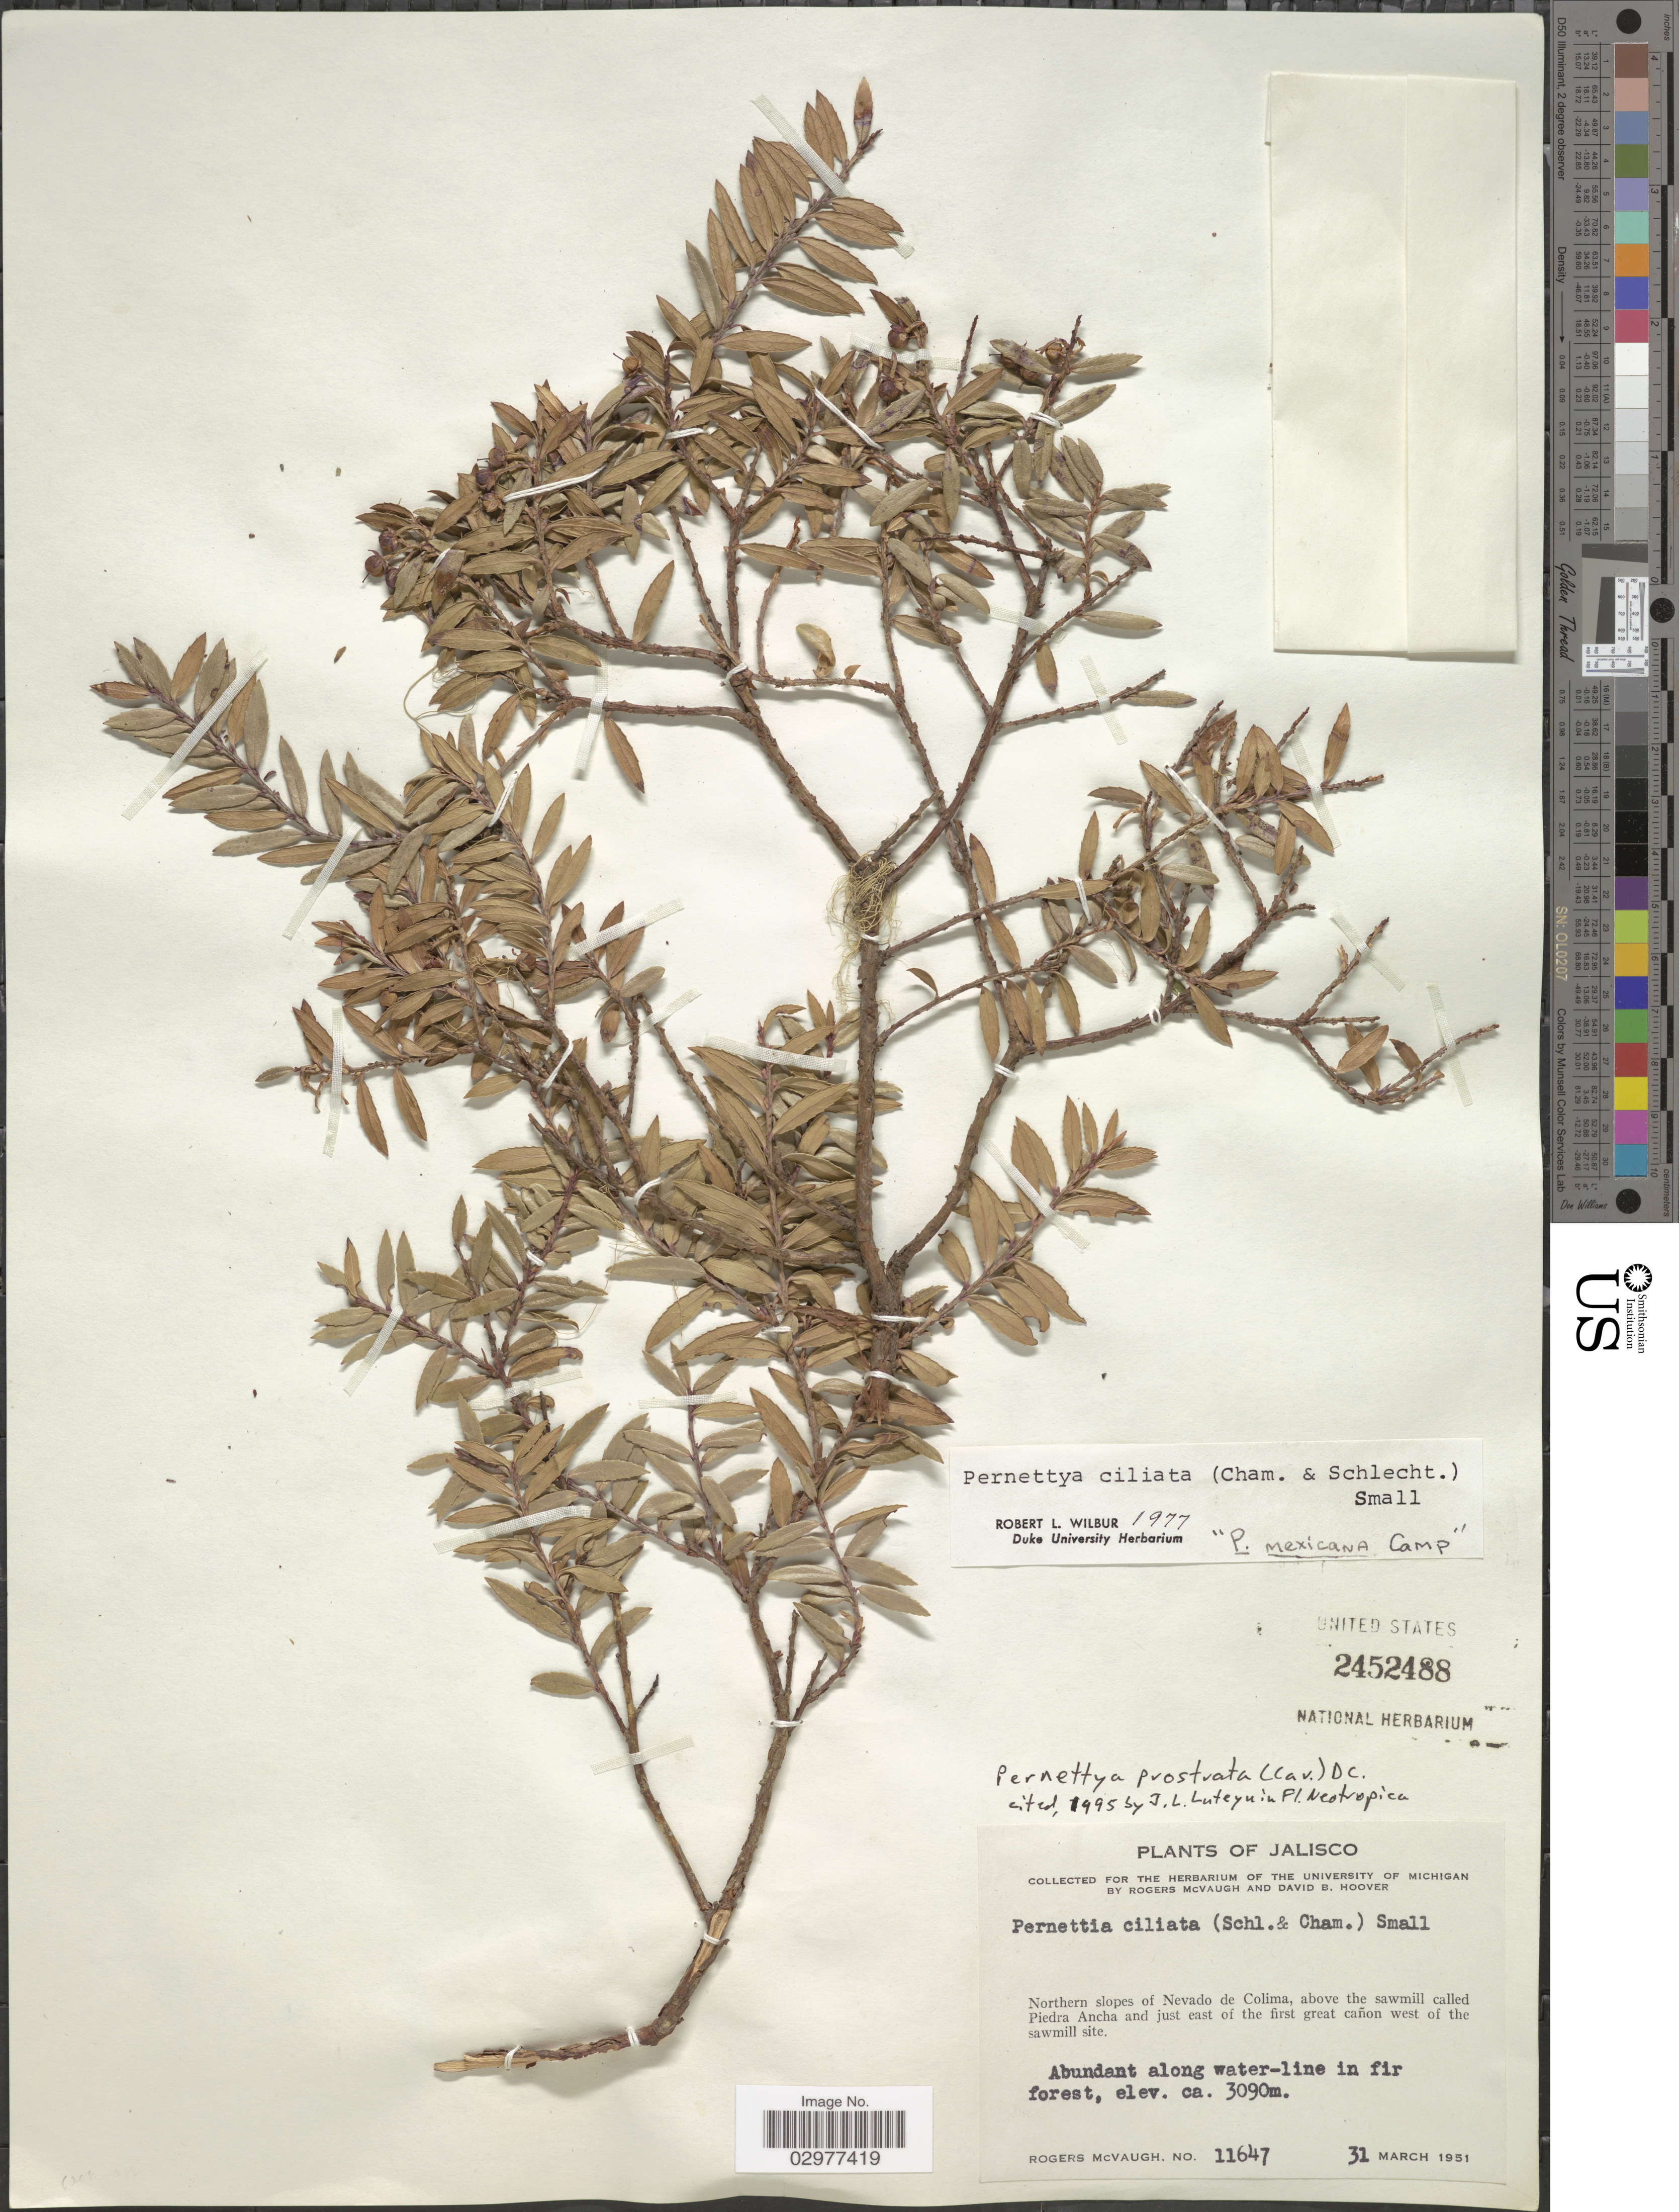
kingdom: Plantae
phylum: Tracheophyta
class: Magnoliopsida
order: Ericales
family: Ericaceae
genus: Pernettya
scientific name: Pernettya prostrata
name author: (Cav.) DC.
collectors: R. McVaugh & D. B. Hoover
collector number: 11647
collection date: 1951-03-31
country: Mexico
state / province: Jalisco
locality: Northern slopes of Nevado de Colima, above the sawmill calles Piedra Ancha and just east of the first great cañon west of the sawmil site. Abundant along water-line in fir forest.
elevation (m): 3090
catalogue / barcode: US 2452488